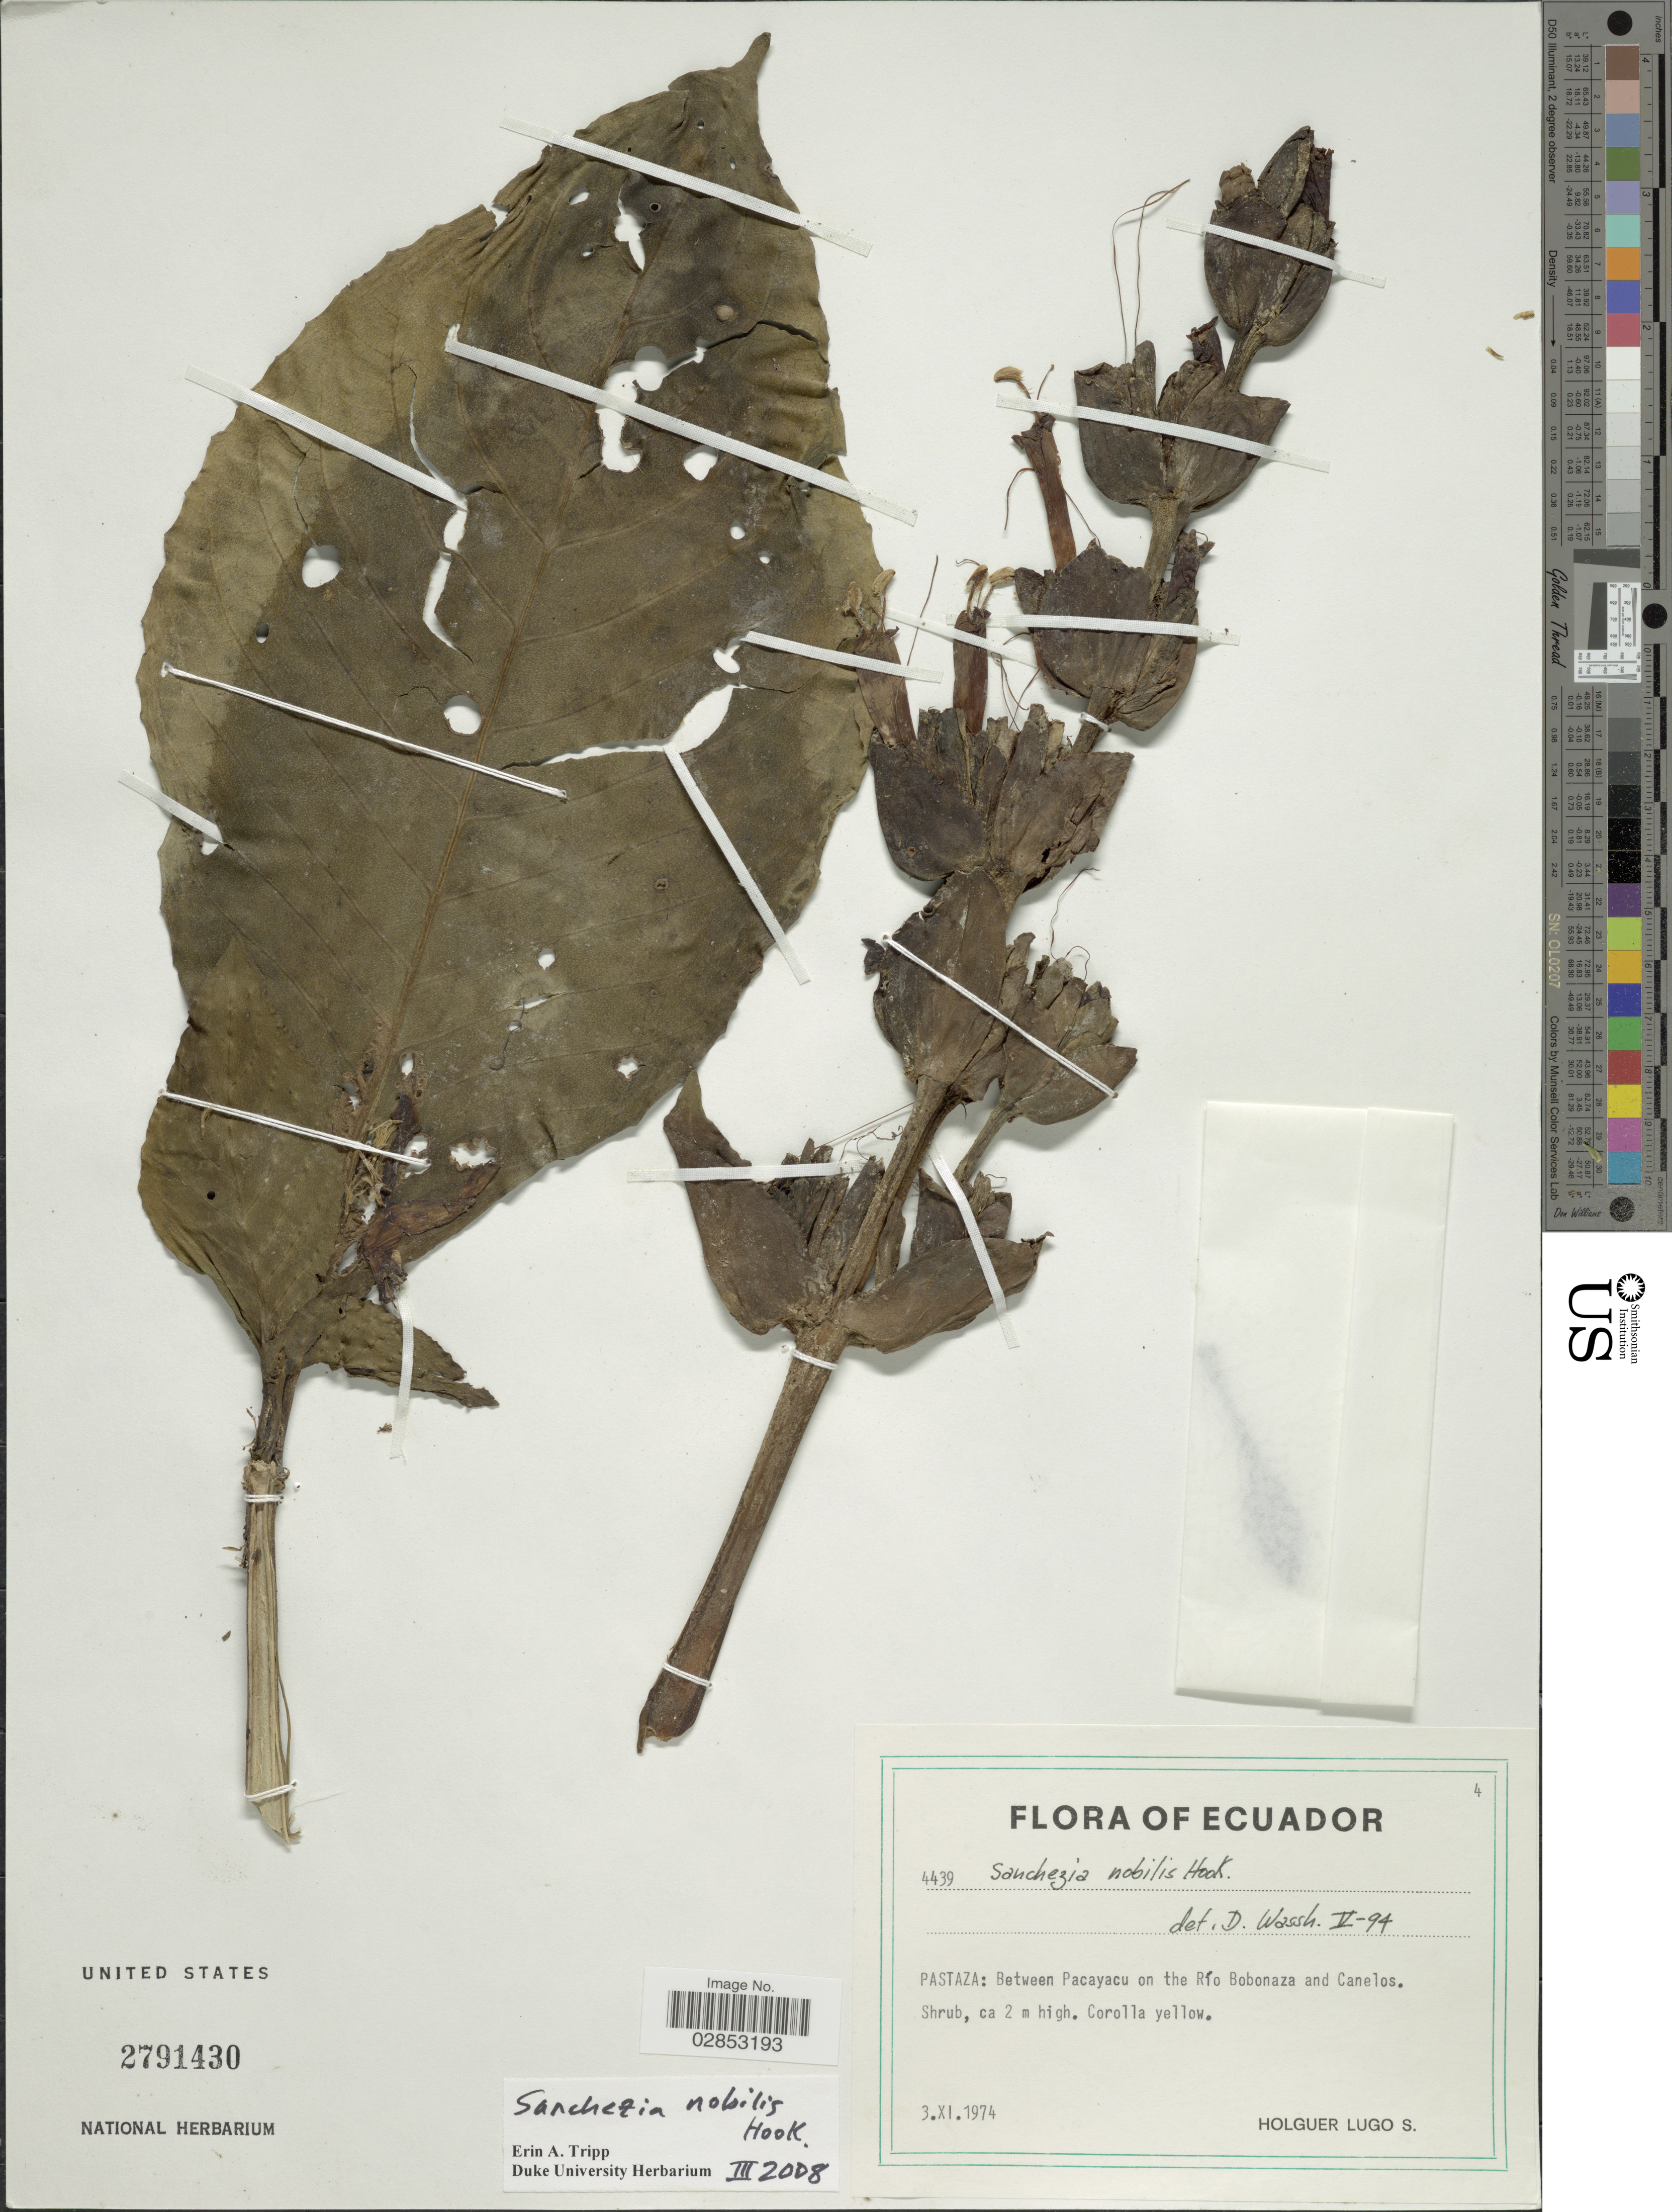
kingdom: Plantae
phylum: Tracheophyta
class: Magnoliopsida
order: Lamiales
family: Acanthaceae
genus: Sanchezia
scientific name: Sanchezia oblonga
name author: Ruiz & Pav.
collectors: H. Lugo S.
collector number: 4439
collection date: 1974-11-03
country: Ecuador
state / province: Pastaza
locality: Pastaza: Between Pacayacu on the Río Bobonaza and Canelos.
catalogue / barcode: US 2791430